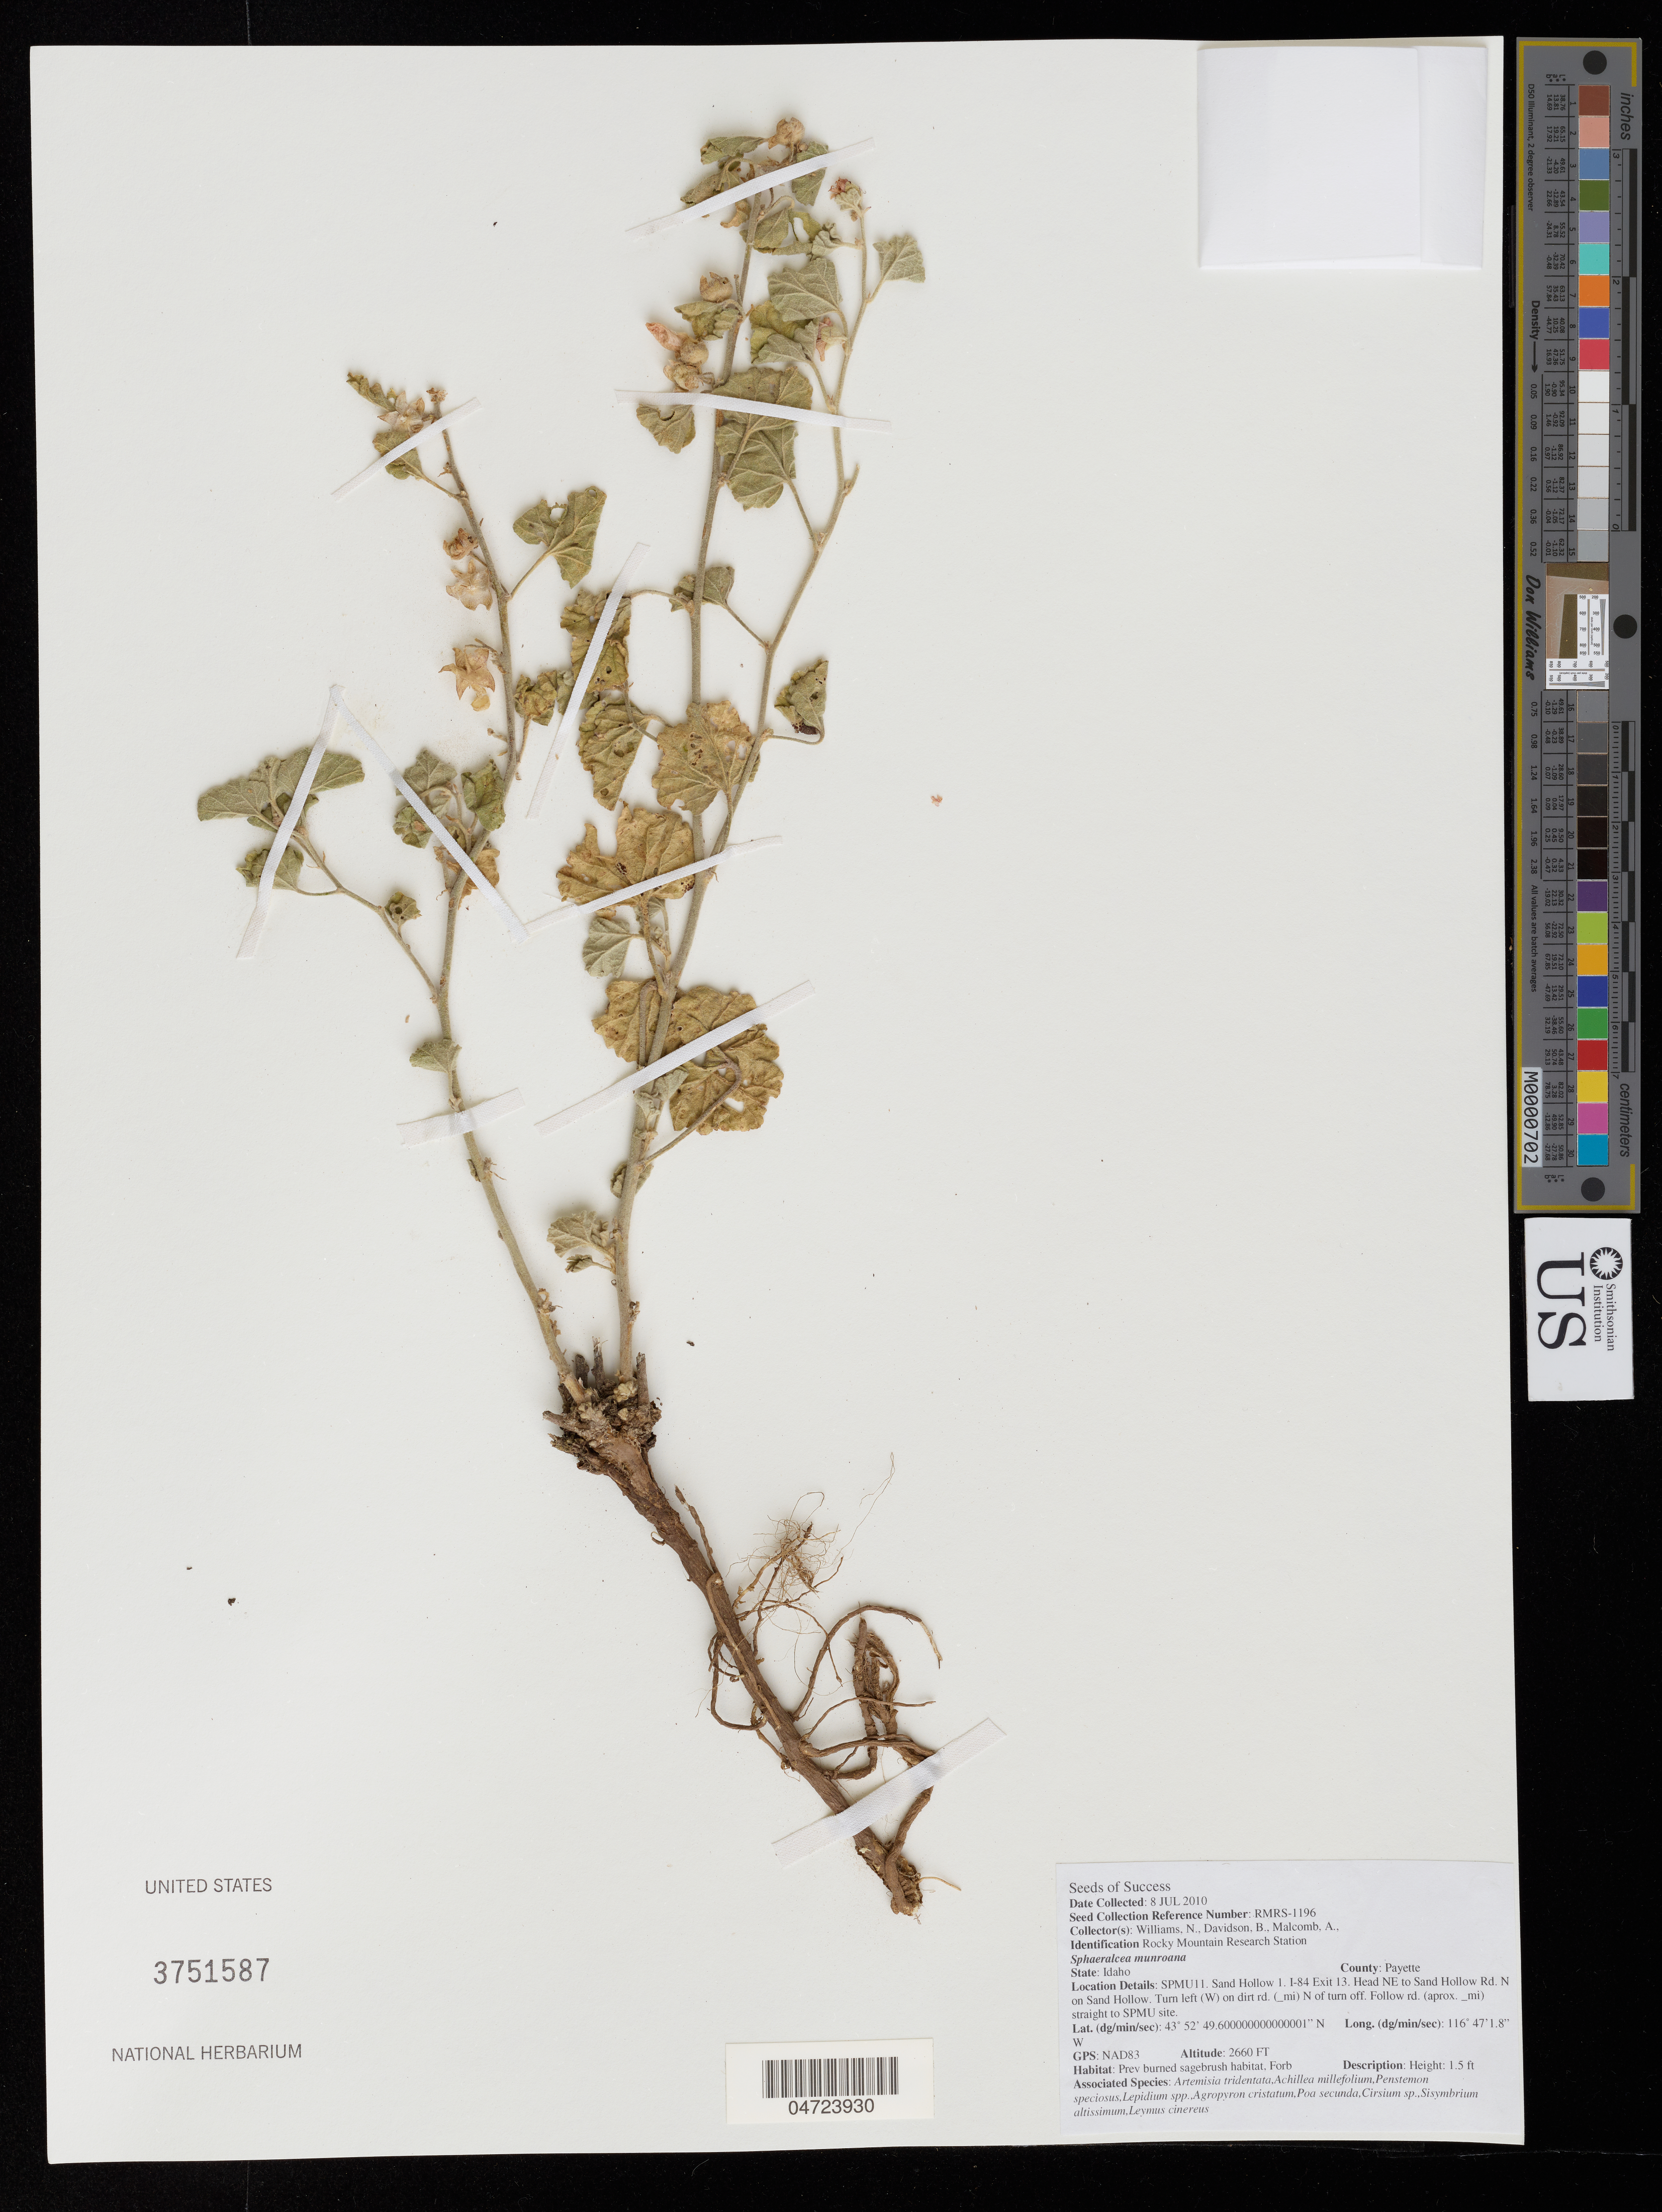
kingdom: Plantae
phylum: Tracheophyta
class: Magnoliopsida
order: Malvales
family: Malvaceae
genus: Sphaeralcea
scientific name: Sphaeralcea munroana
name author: (Douglas ex Lindl.) Spach ex A. Gray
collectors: N. Williams, B. Davidson & A. Malcomb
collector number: RMRS-1196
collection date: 2010-07-08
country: United States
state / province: Idaho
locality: SPMU11. Sand Hollow 1. I-84 Exit 13. Head NE to Sand Hollow Rd. N on Sand Hollow. Turn left (W) on dirt rd. (_mi) N of turn off. Follow rd. (aprox. _m) straight to SPMU site.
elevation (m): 811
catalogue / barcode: US 3751587